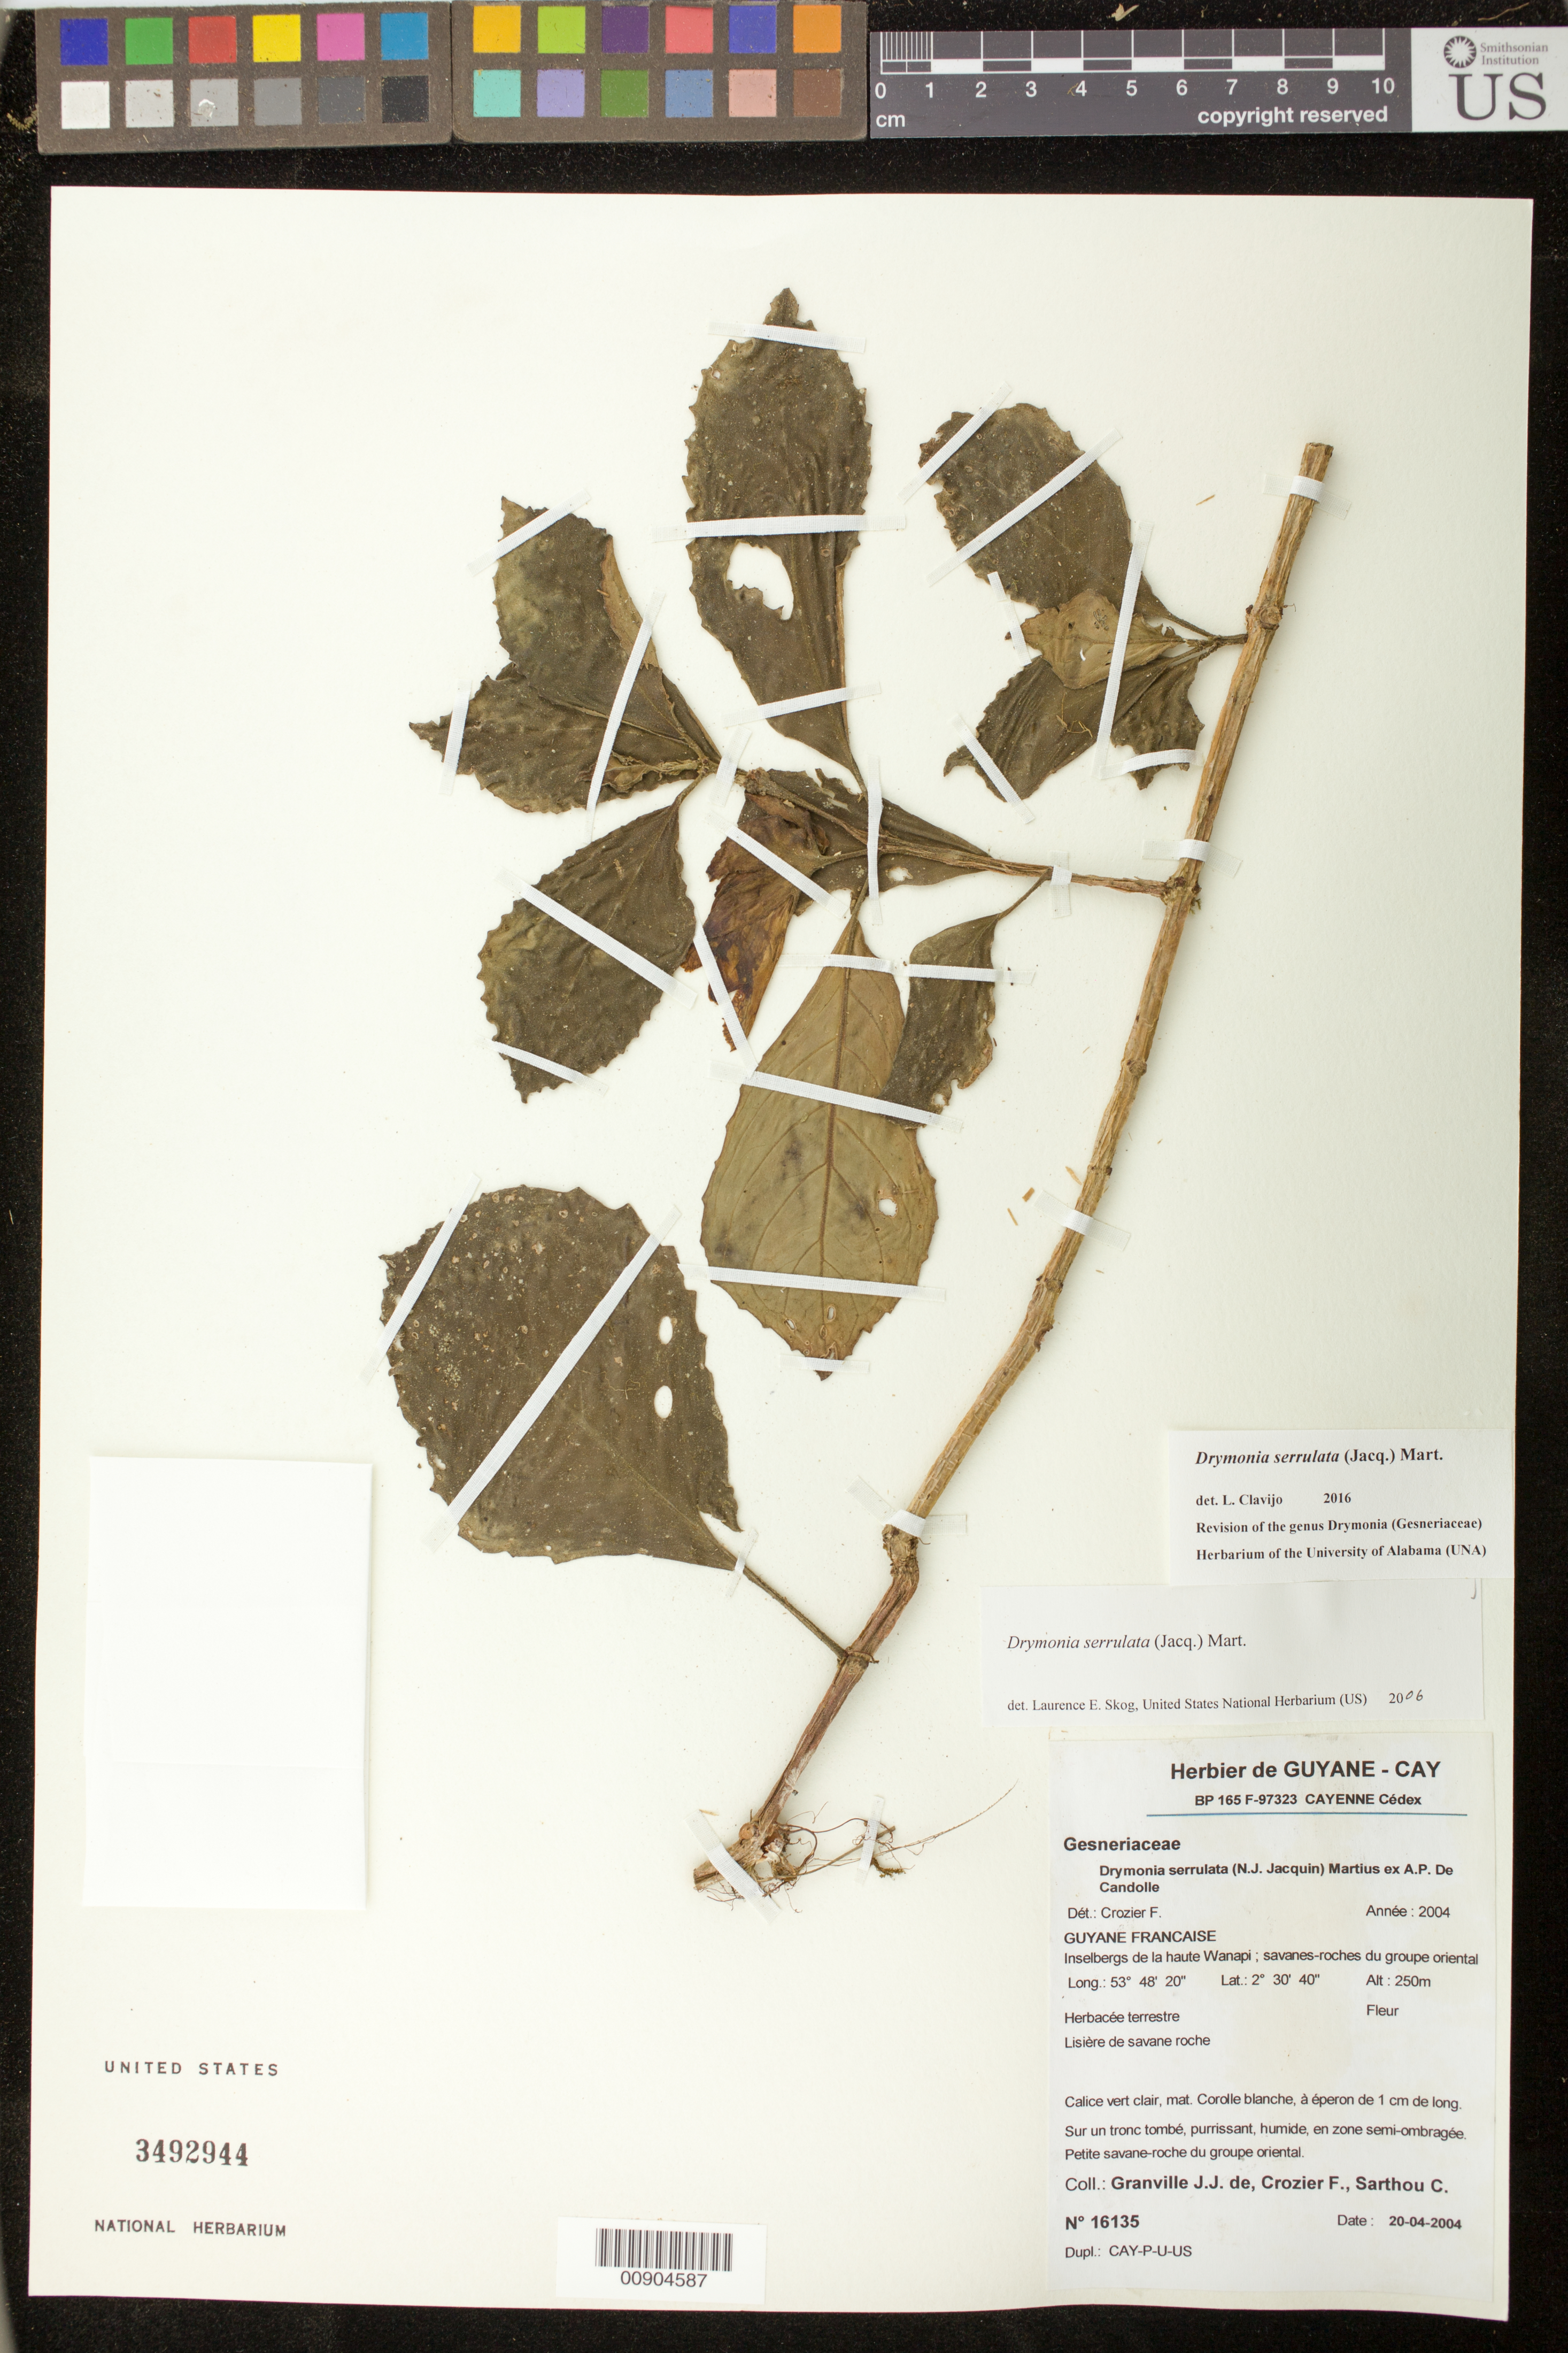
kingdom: Plantae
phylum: Tracheophyta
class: Magnoliopsida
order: Lamiales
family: Gesneriaceae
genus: Drymonia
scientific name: Drymonia serrulata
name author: (Jacq.) Mart.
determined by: Skog, Laurence E.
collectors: J.-J. de Granville, F. Crozier & C. Sarthou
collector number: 16135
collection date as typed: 20 Apr 2004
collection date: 2004-04-20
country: French Guiana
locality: Inselbergs de la haute Wanapi; savanes-roches du grouipe oriental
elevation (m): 250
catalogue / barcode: US 3492944